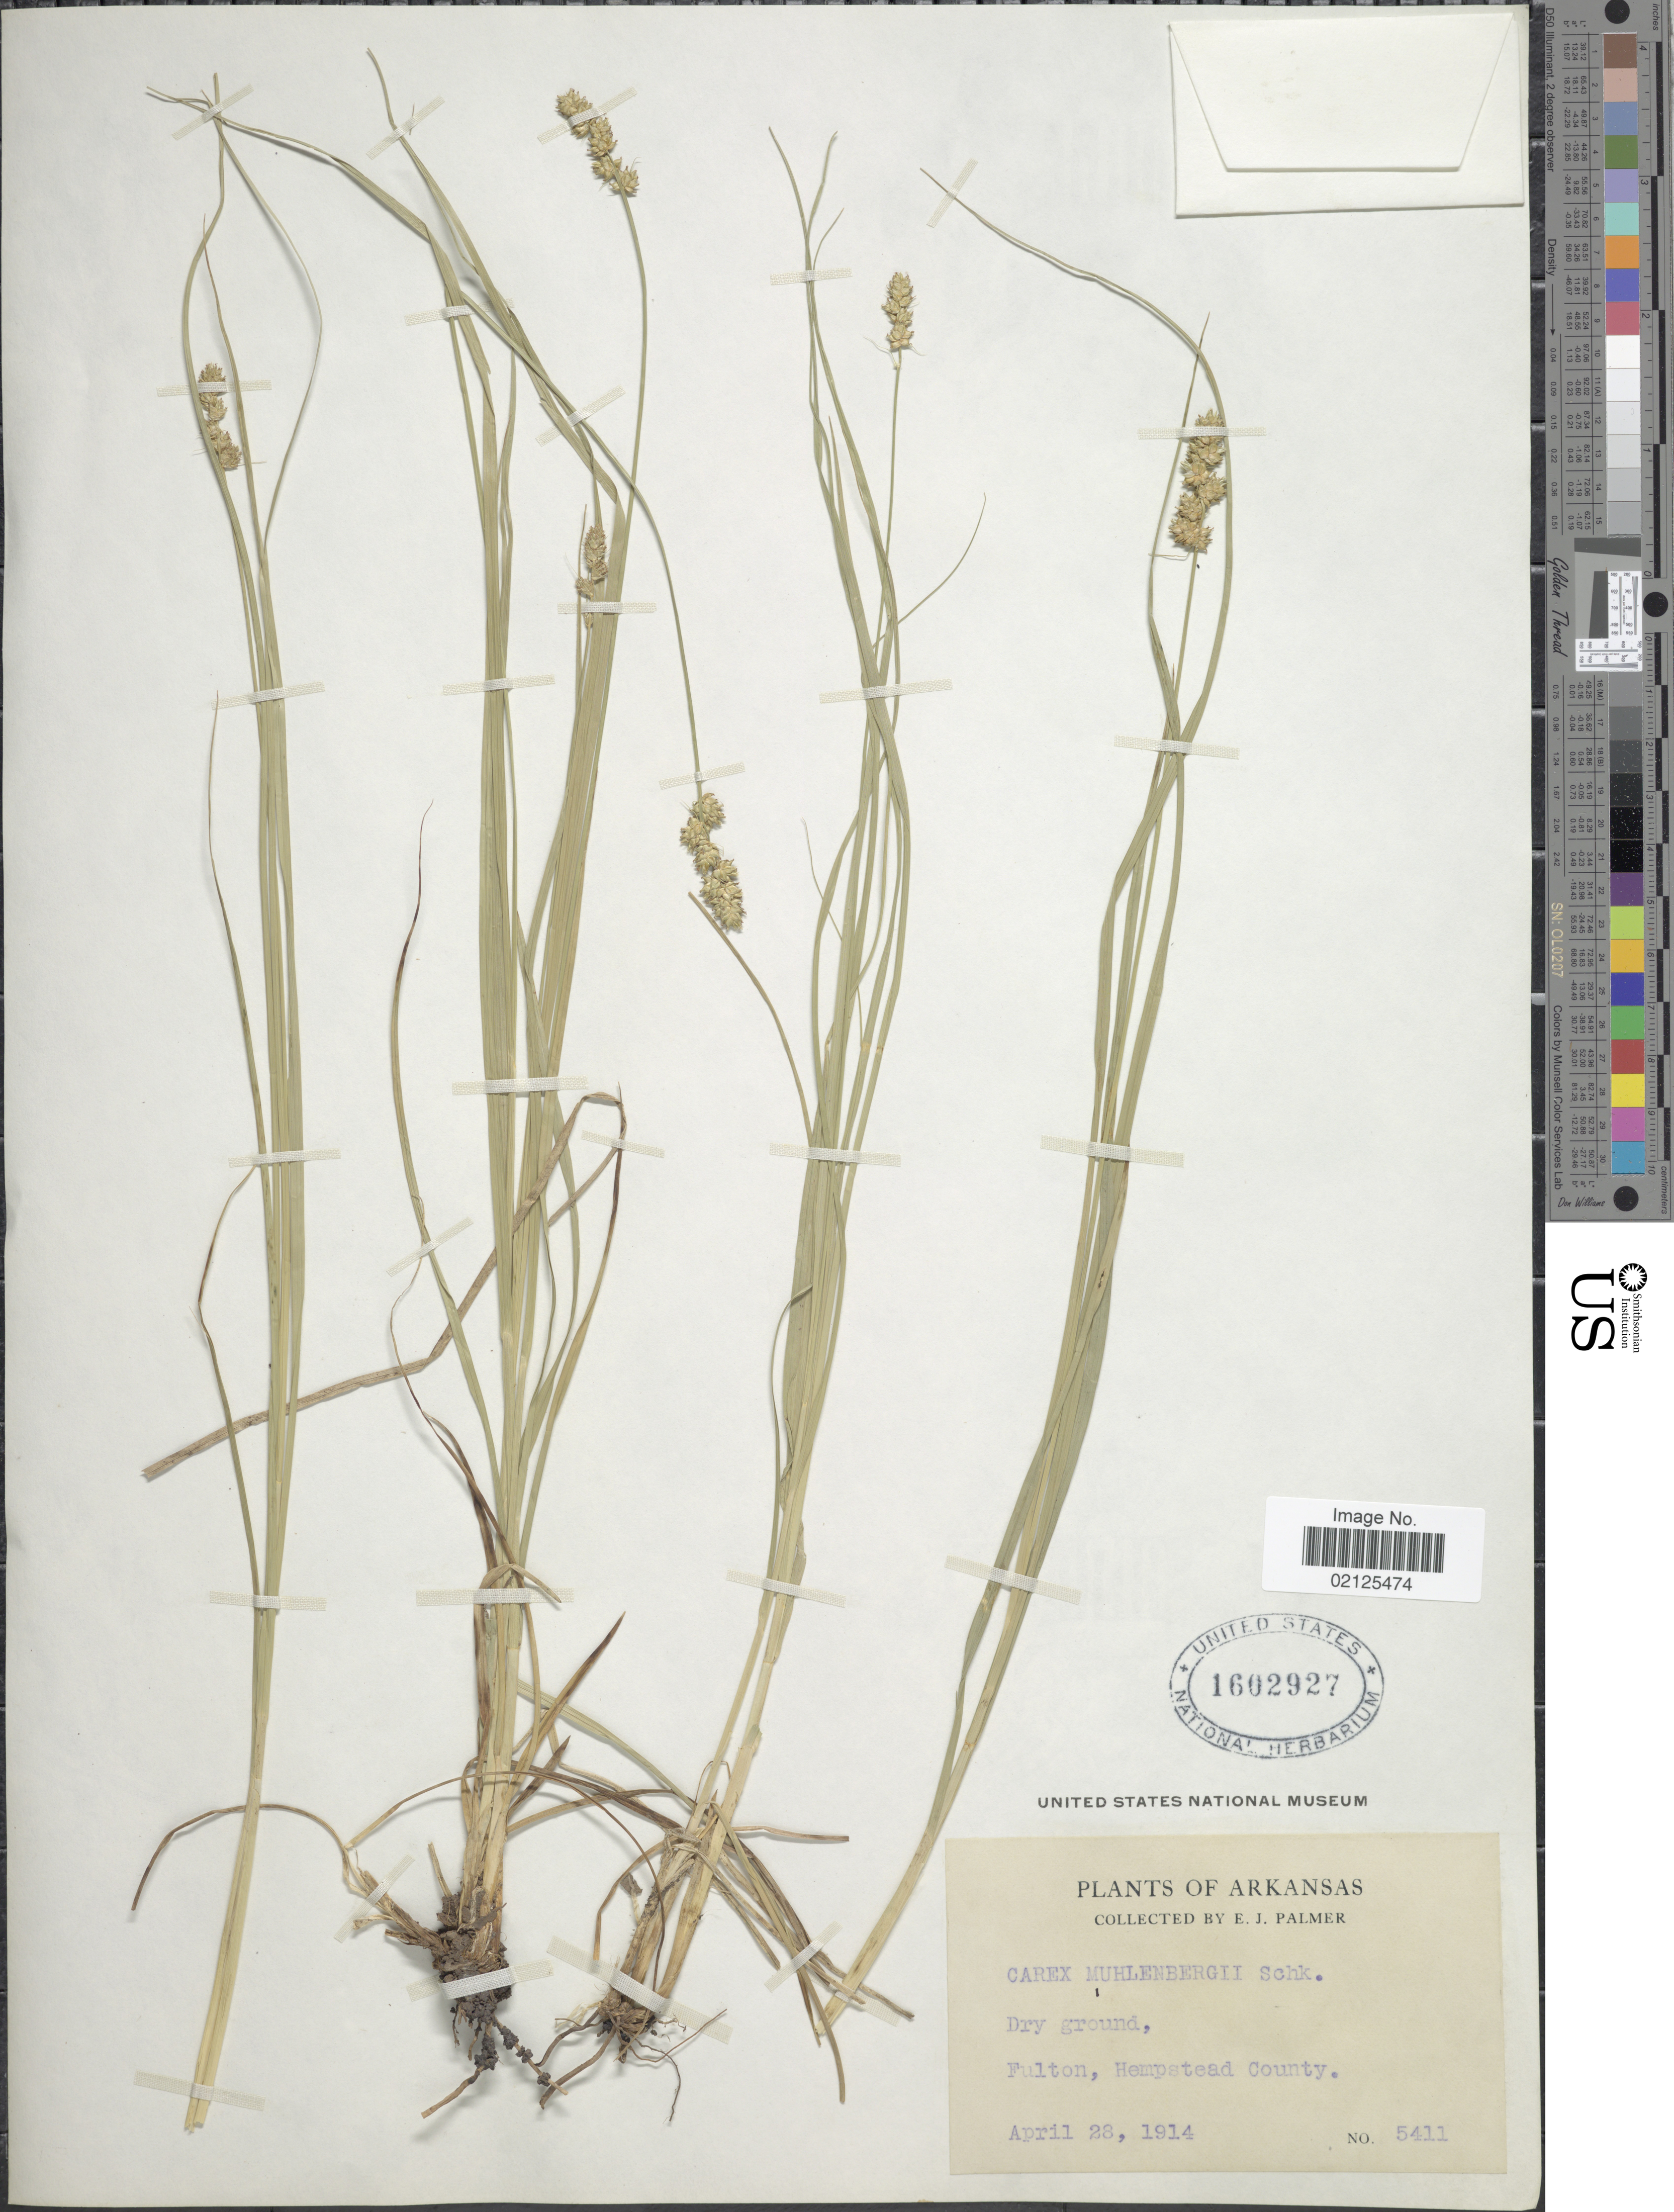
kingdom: Plantae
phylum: Tracheophyta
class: Liliopsida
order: Poales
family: Cyperaceae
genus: Carex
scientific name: Carex muehlenbergii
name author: Willd.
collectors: E. J. Palmer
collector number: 5411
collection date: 1914-04-28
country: United States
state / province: Arkansas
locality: Dry ground, Fulton, Hempstead County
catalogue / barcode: US 1602927